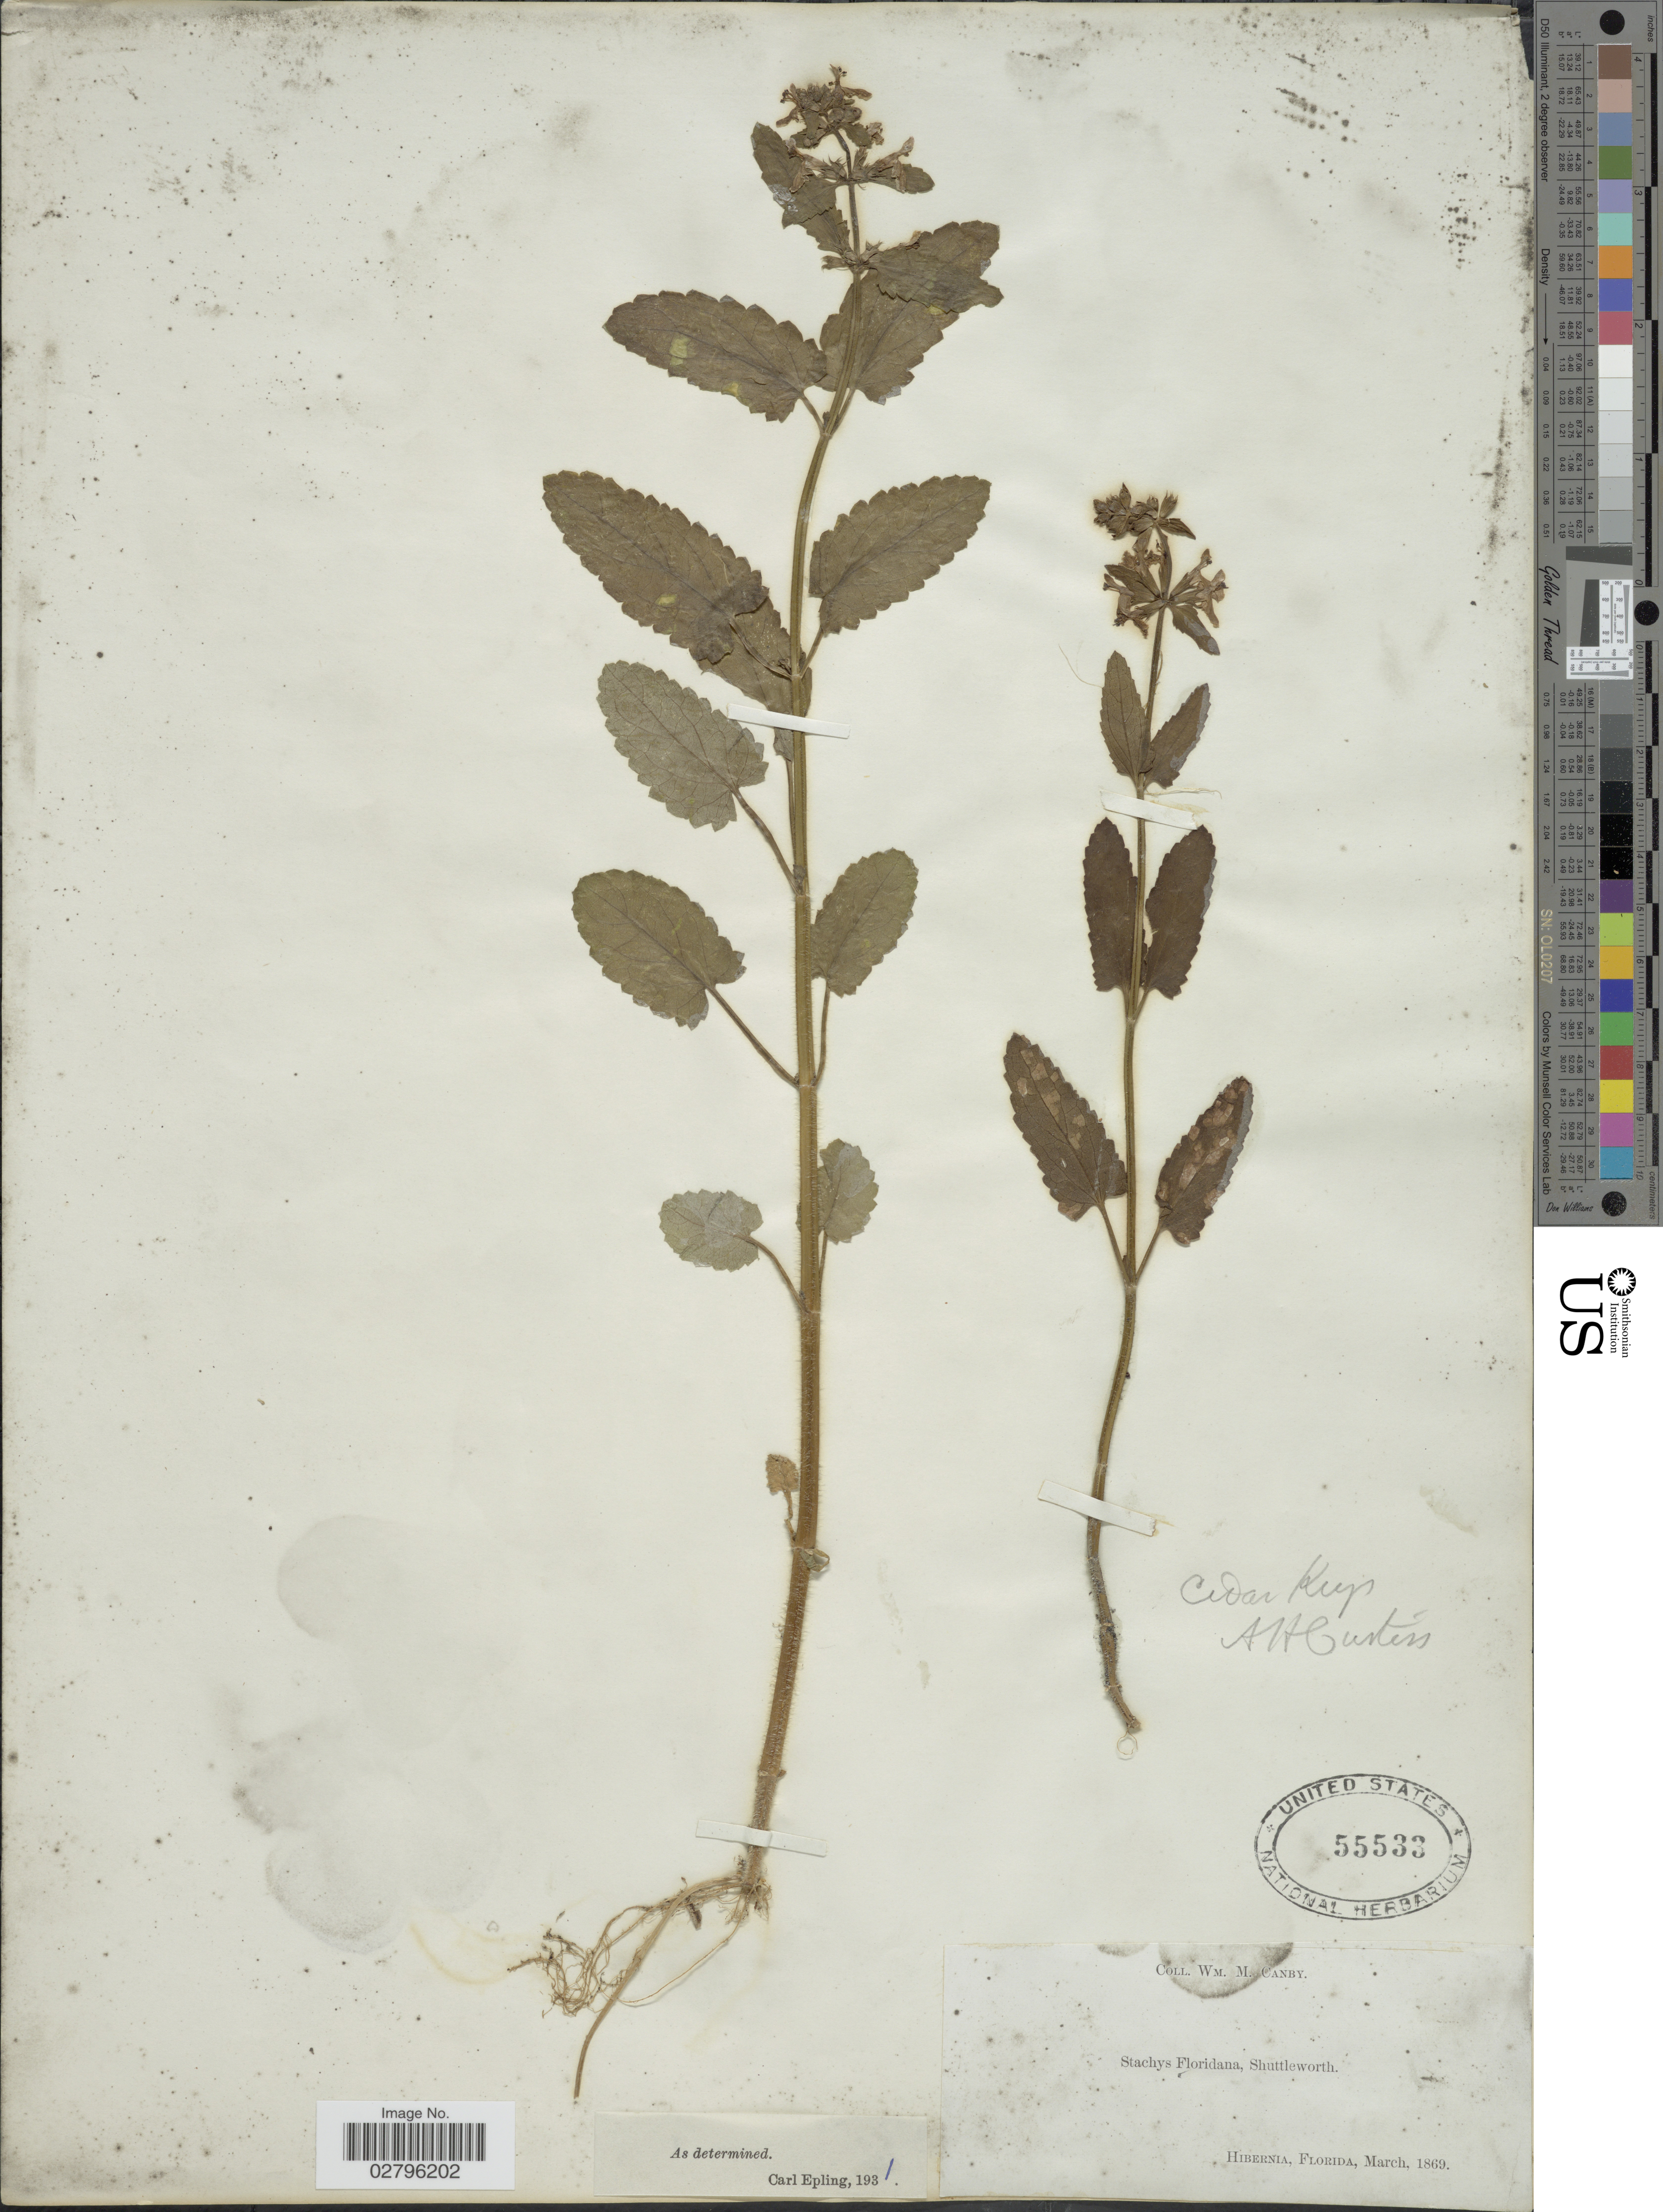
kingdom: Plantae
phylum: Tracheophyta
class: Magnoliopsida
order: Lamiales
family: Lamiaceae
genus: Stachys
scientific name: Stachys floridana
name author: Shuttlew. ex Benth.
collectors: A. H. Curtiss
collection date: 1869-03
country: United States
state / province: Florida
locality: Hibernia. Cedar Keys.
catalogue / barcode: US 55533